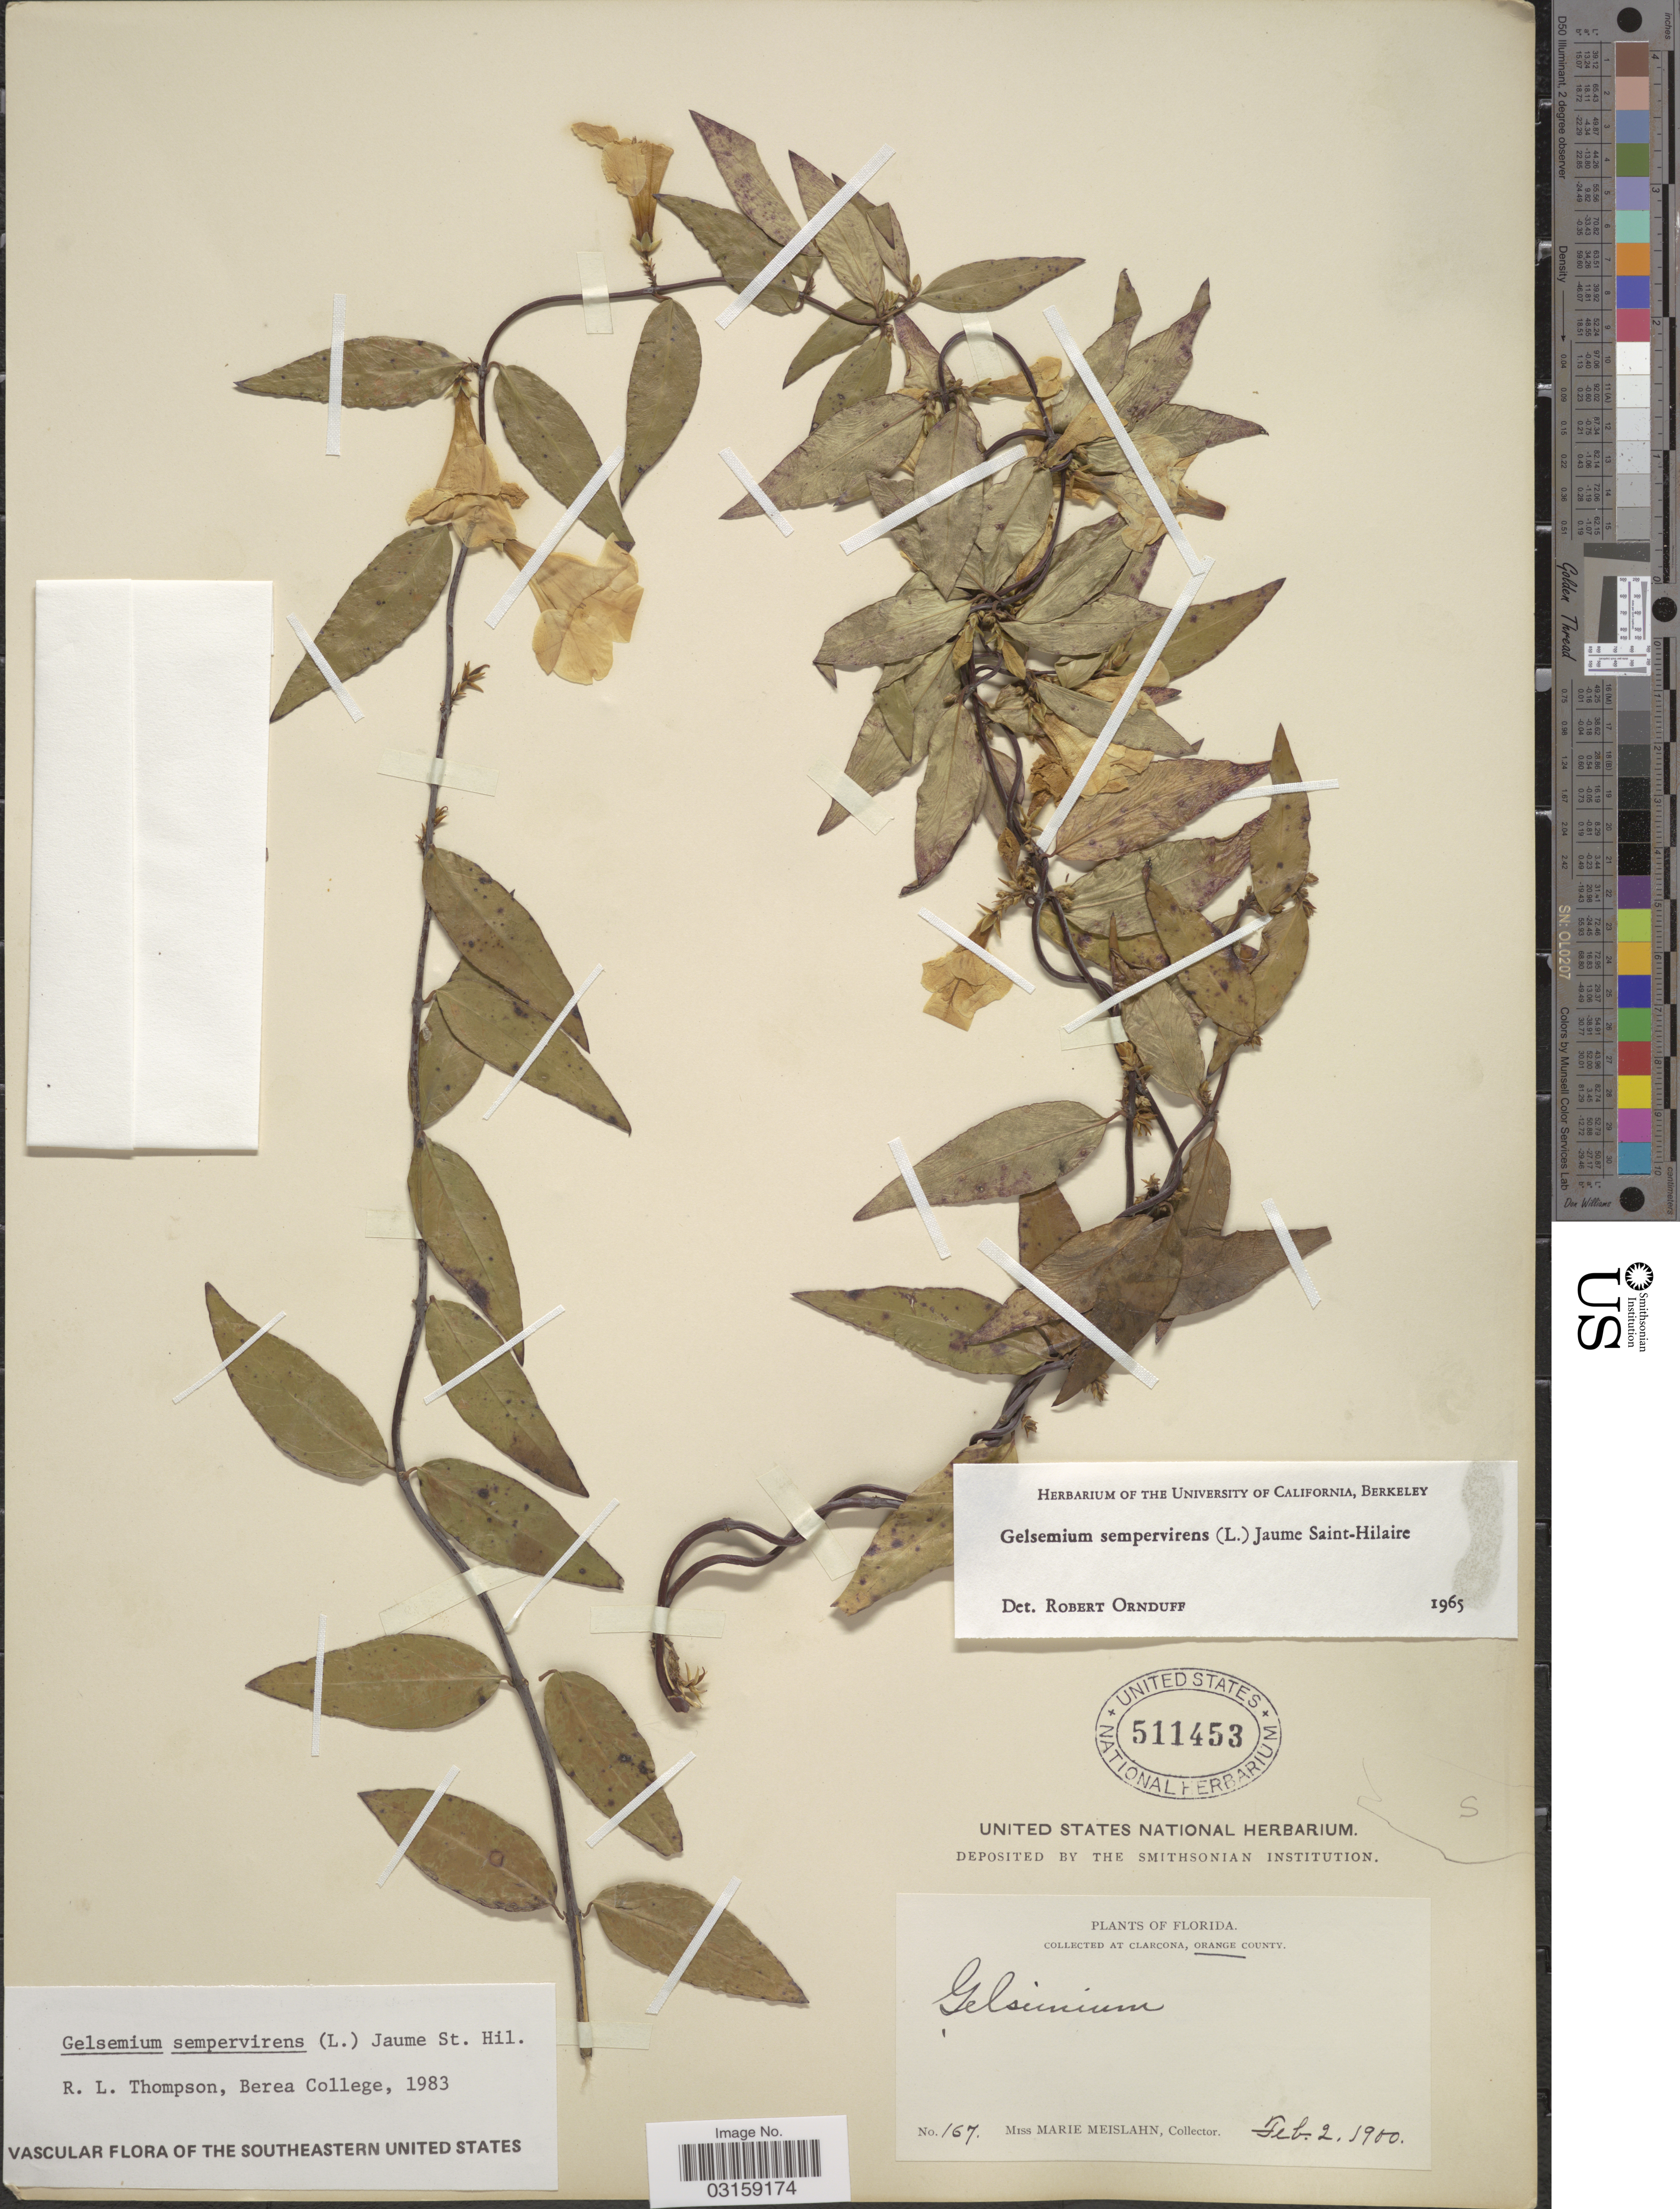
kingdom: Plantae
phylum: Tracheophyta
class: Magnoliopsida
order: Gentianales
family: Gelsemiaceae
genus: Gelsemium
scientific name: Gelsemium sempervirens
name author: (L.) J. St.-Hil.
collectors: M. Meislahn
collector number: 167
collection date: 1900-02-02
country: United States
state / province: Florida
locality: Collected at Clarcona, Orange County.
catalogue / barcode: US 511453